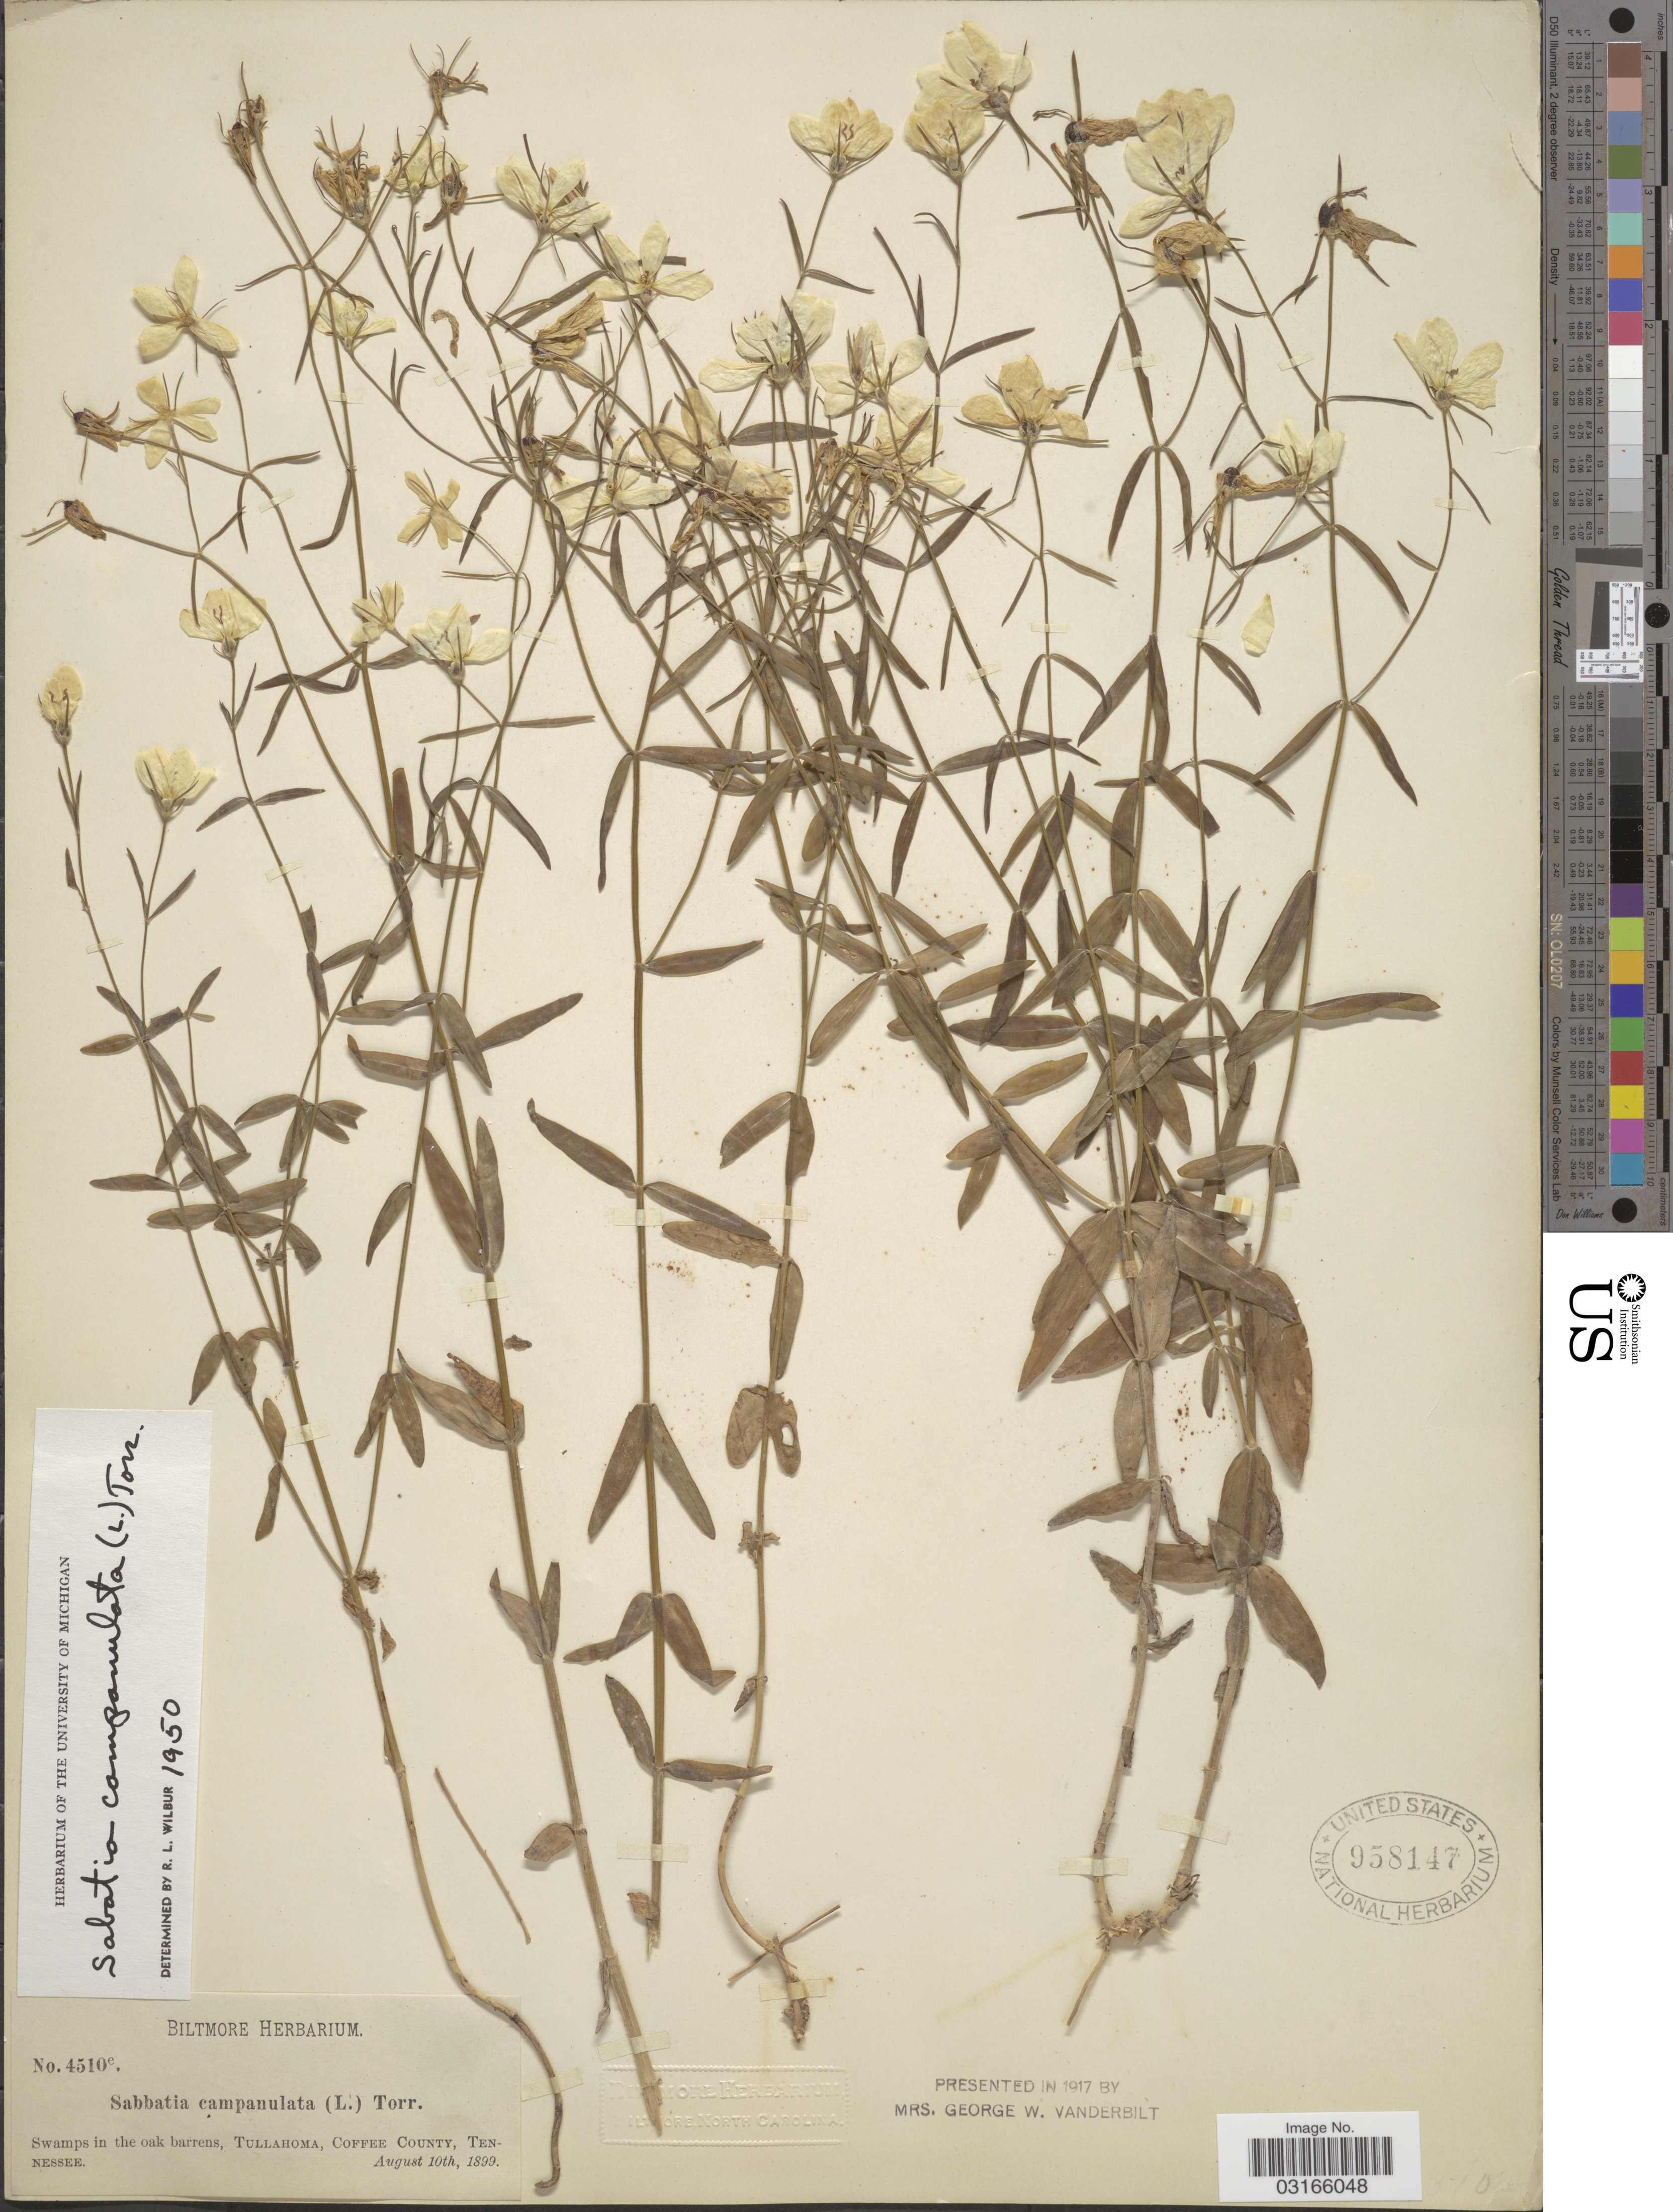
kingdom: Plantae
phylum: Tracheophyta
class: Magnoliopsida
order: Gentianales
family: Gentianaceae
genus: Sabatia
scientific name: Sabatia campanulata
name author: (L.) Torr.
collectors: ex herb. Biltmore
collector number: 4510e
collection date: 1899-08-10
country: United States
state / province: Tennessee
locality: Swamps in the oak barrens, Tullahoma, Coffee County.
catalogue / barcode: US 958147